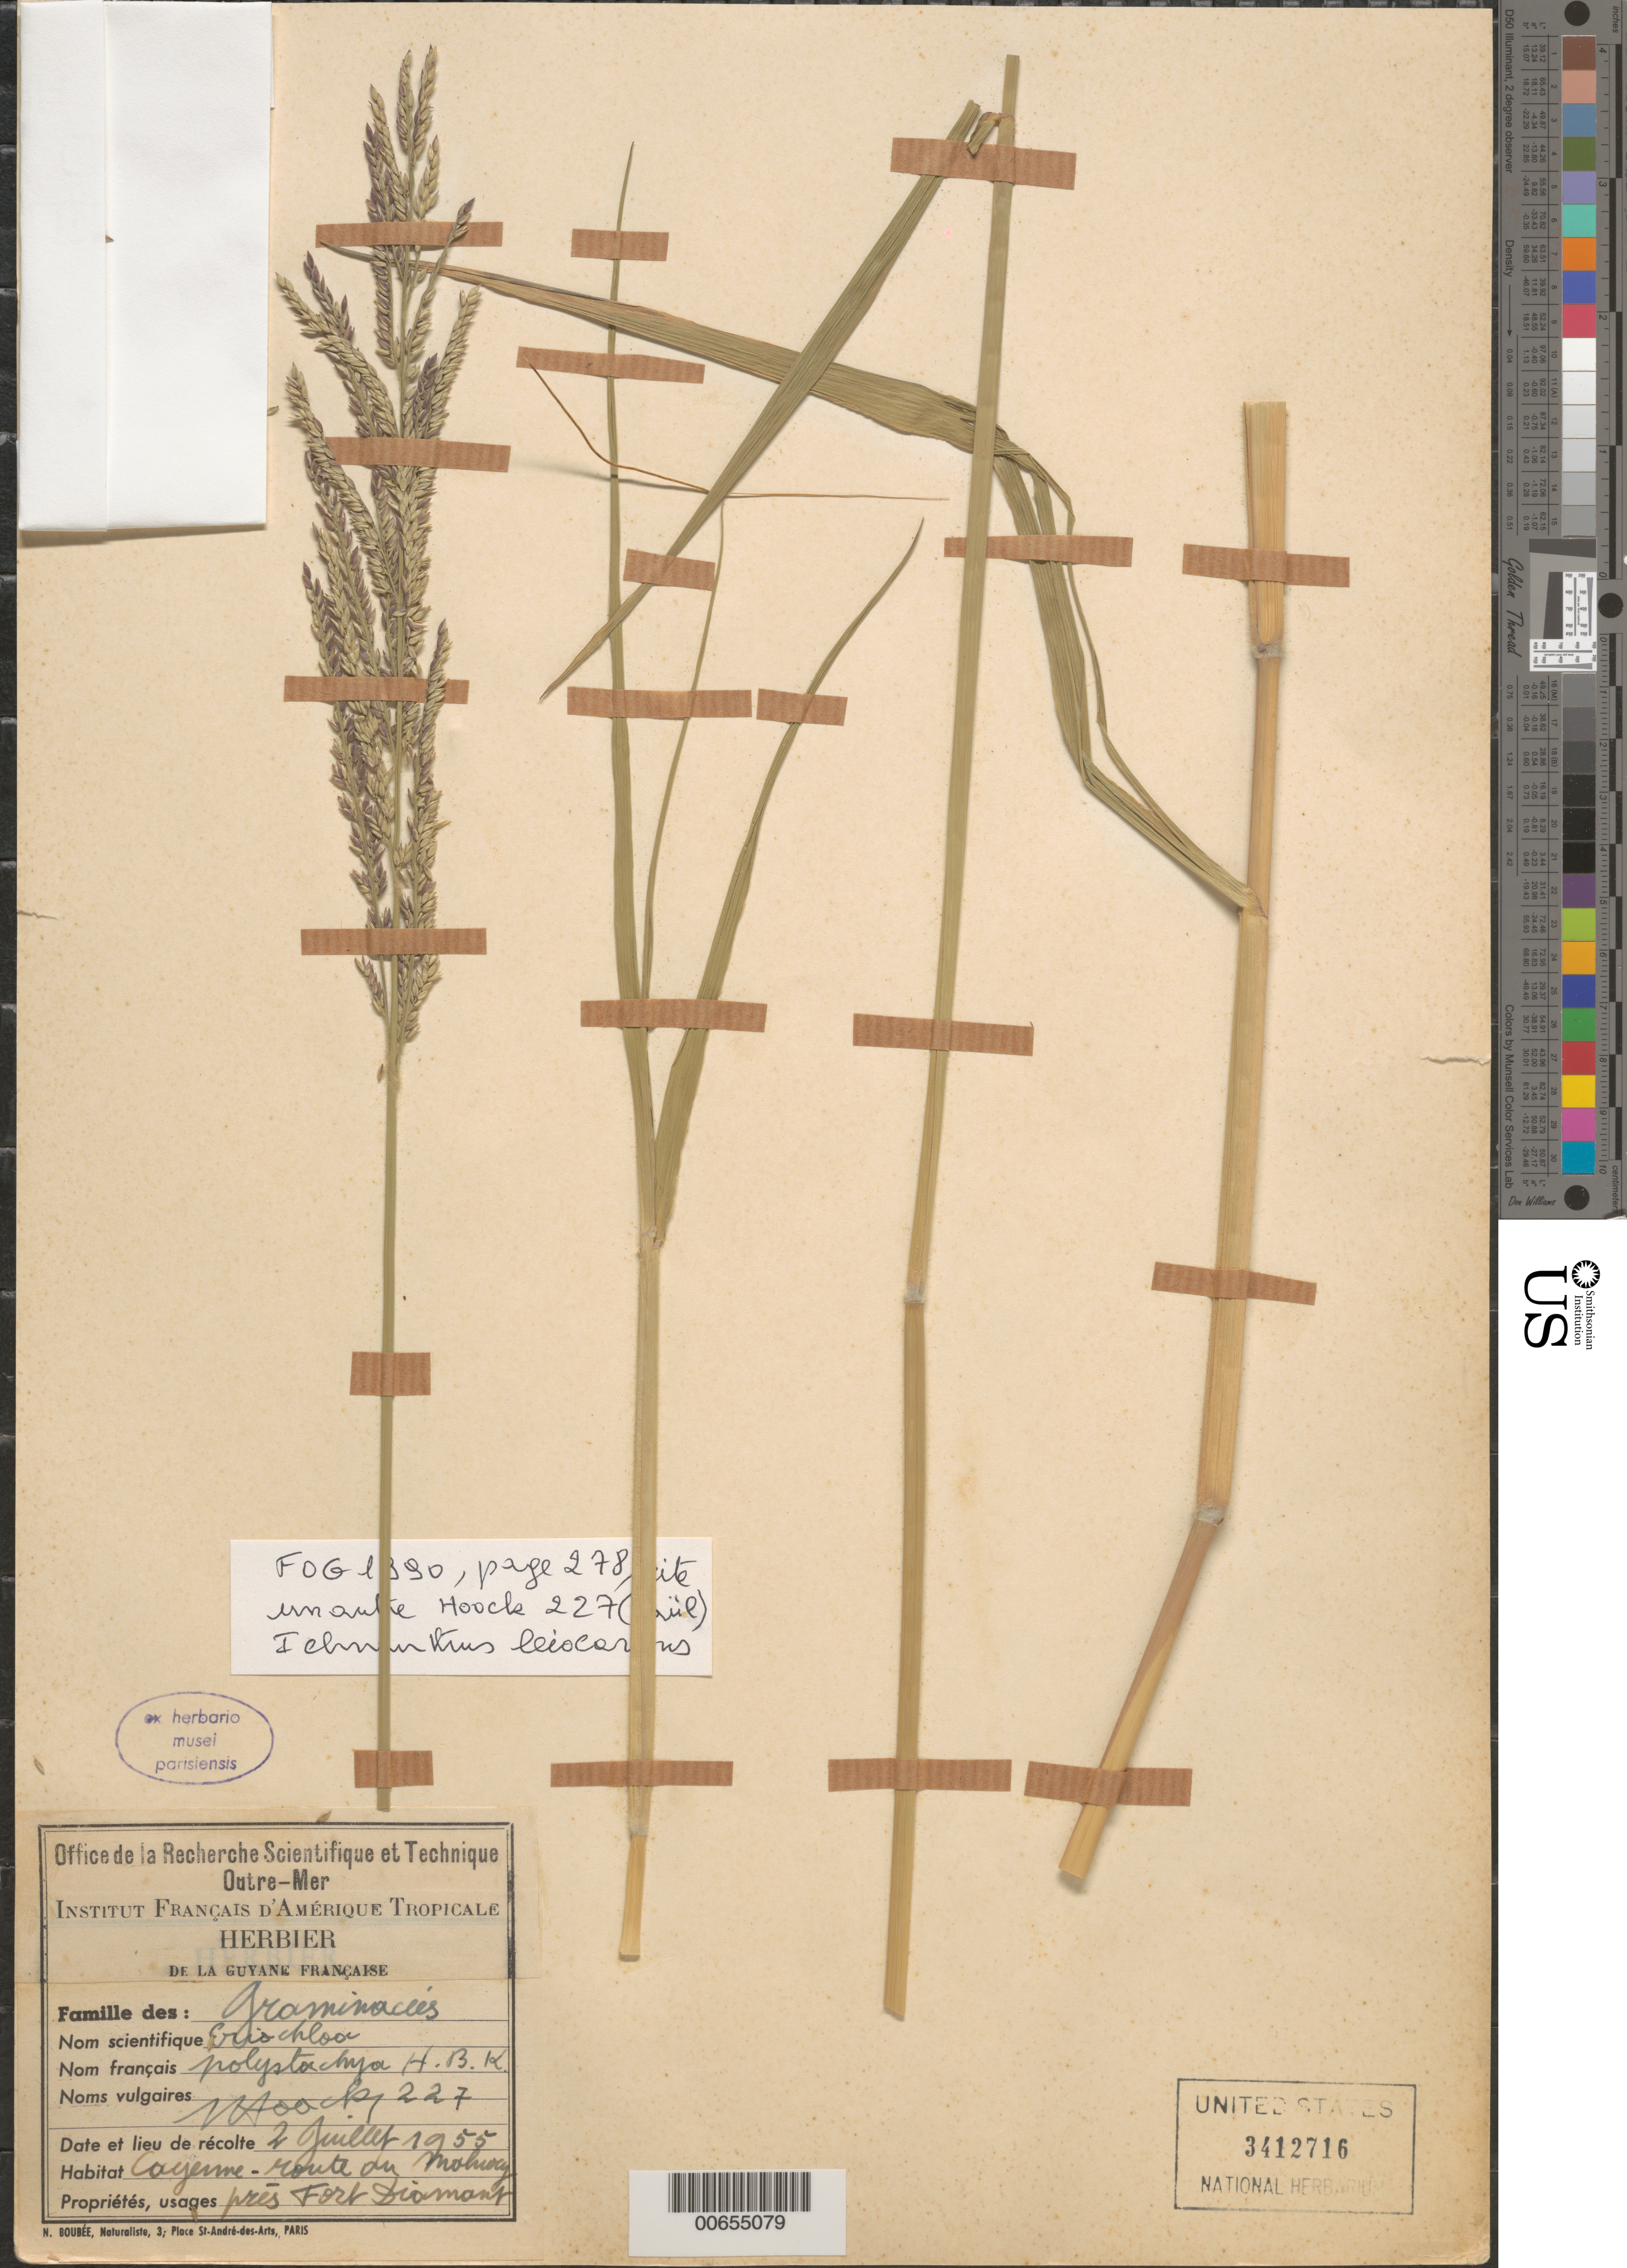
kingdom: Plantae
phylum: Tracheophyta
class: Liliopsida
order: Poales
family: Poaceae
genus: Eriochloa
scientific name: Eriochloa polystachya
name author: Kunth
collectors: J. Hoock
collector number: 221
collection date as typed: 2-Jul-55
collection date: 1955-07-02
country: French Guiana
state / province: Cayenne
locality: Cayenne, Route du Mahoury pres Fort Diamant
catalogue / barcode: US 3412716